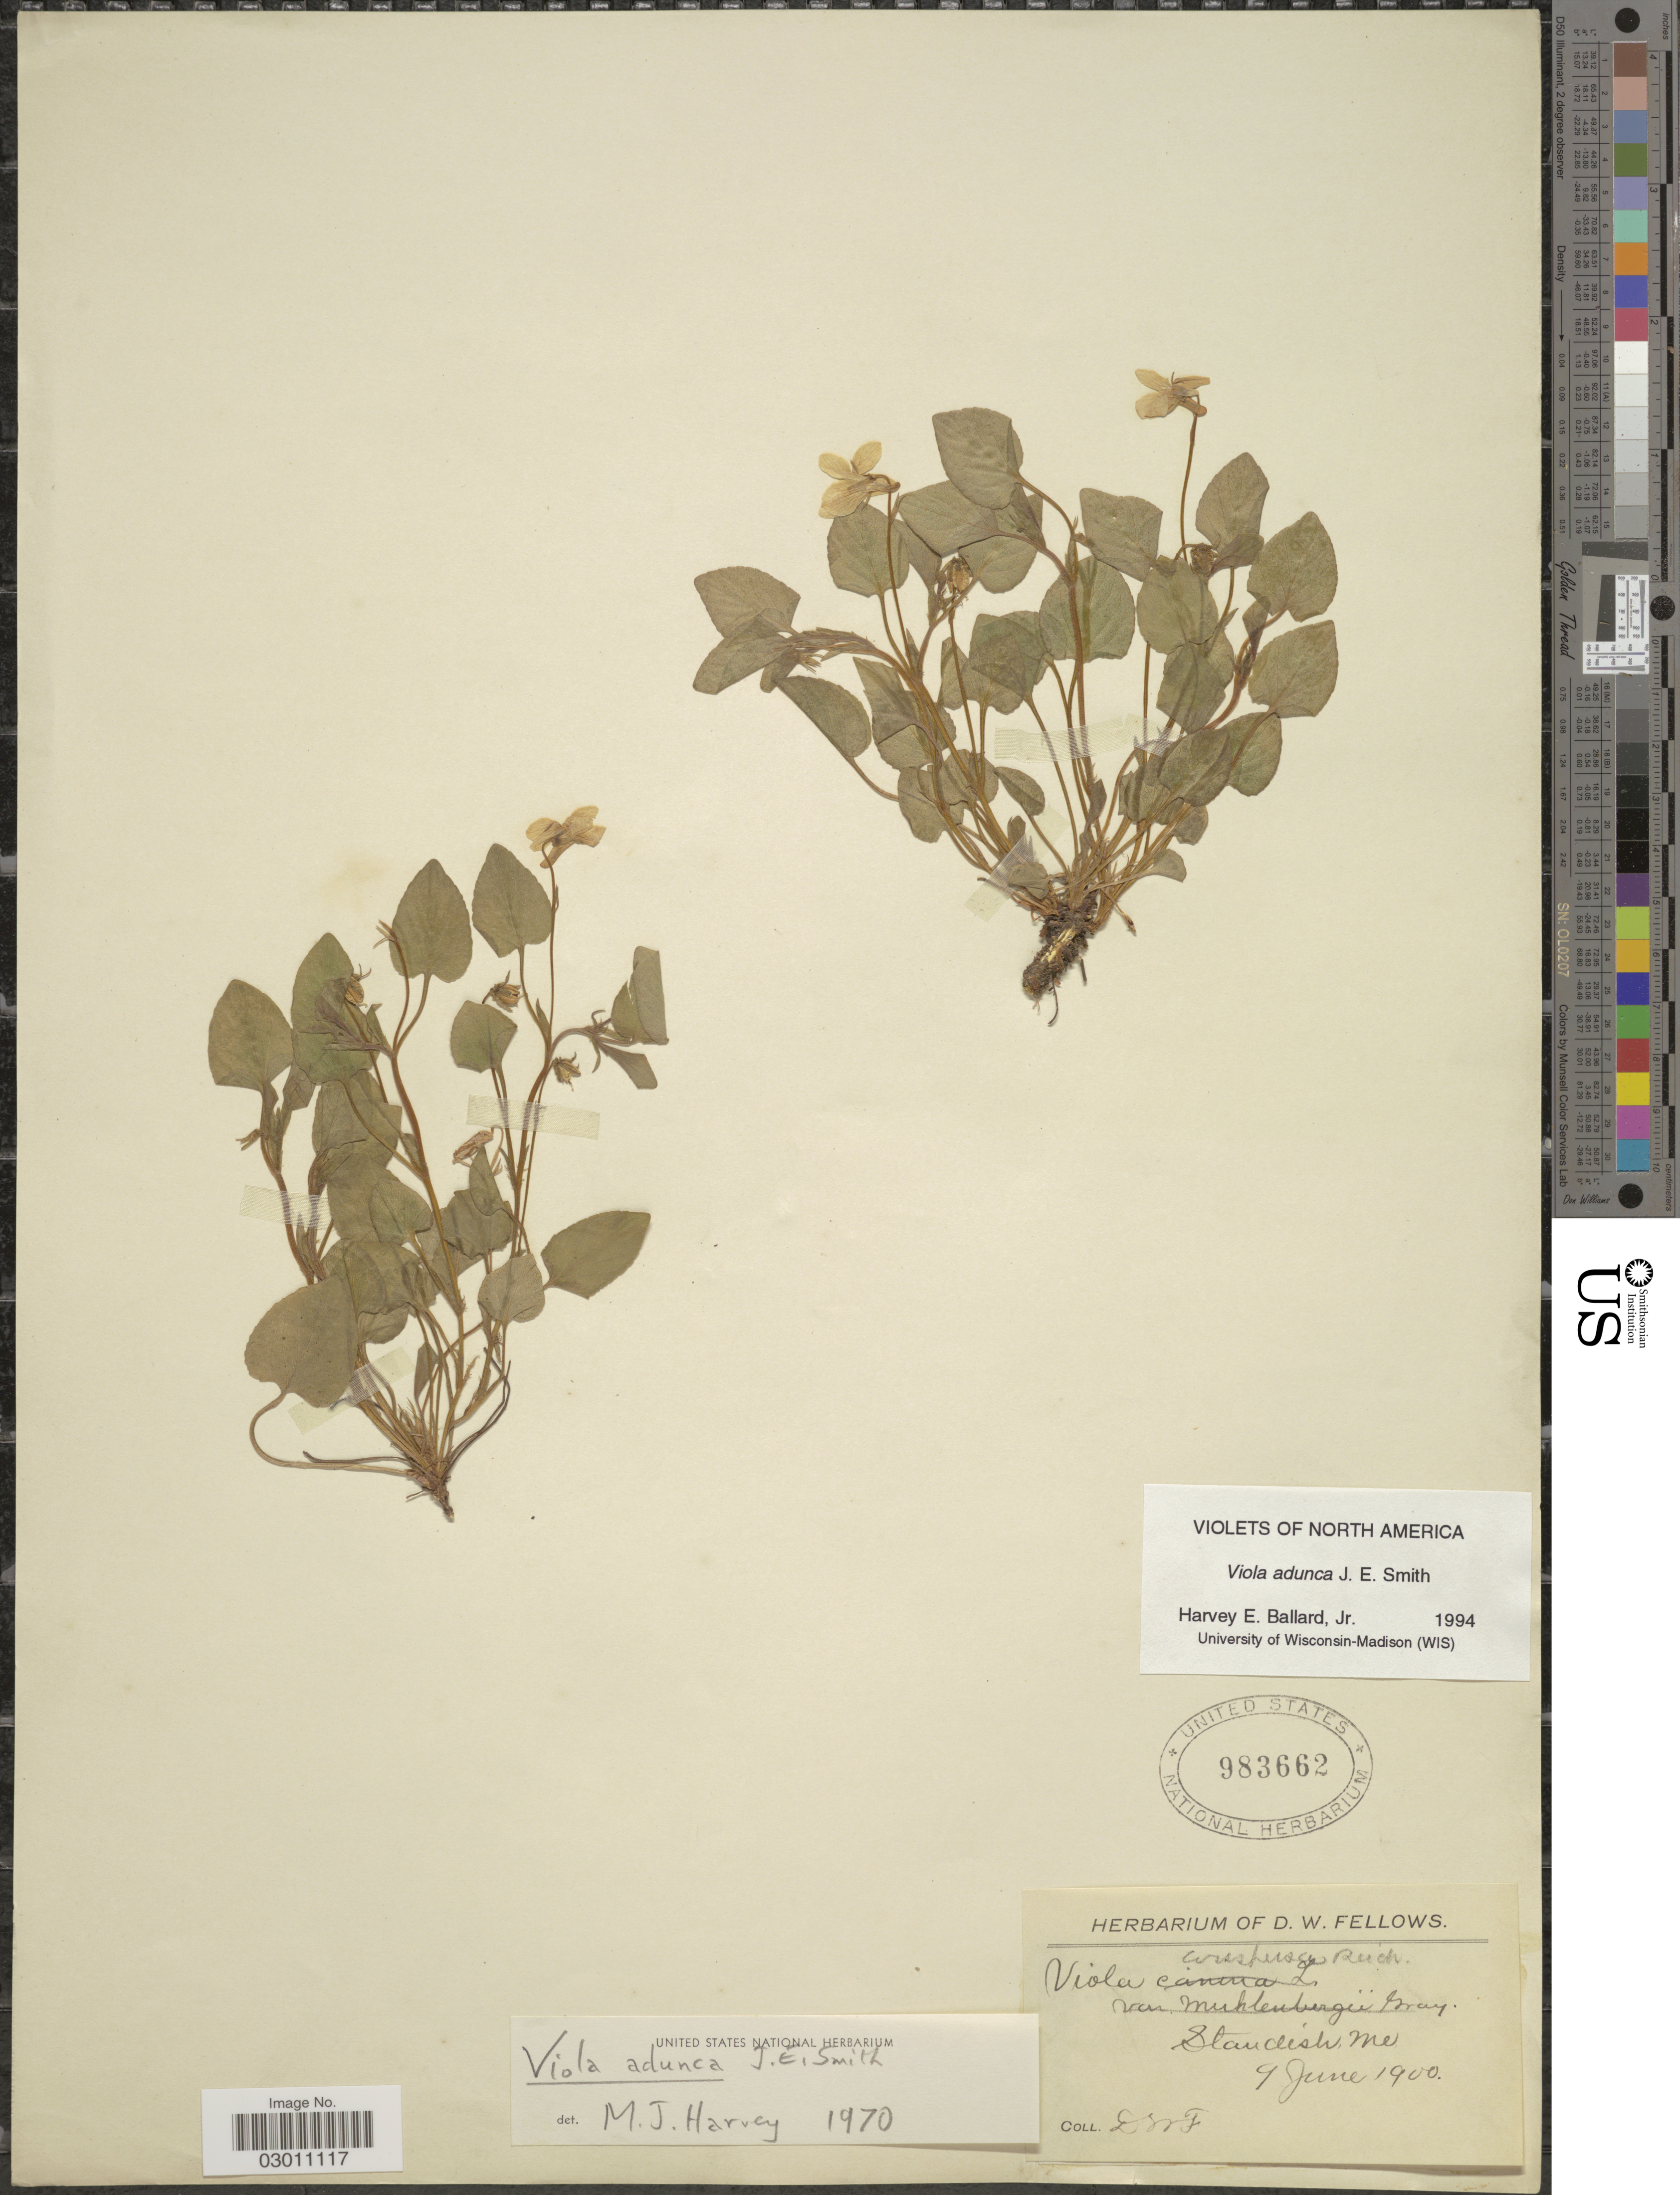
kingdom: Plantae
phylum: Tracheophyta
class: Magnoliopsida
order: Malpighiales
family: Violaceae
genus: Viola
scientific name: Viola adunca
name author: Sm.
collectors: D. W. Fellows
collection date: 1900-06-09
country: United States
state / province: Maine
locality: Standish.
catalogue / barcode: US 983662